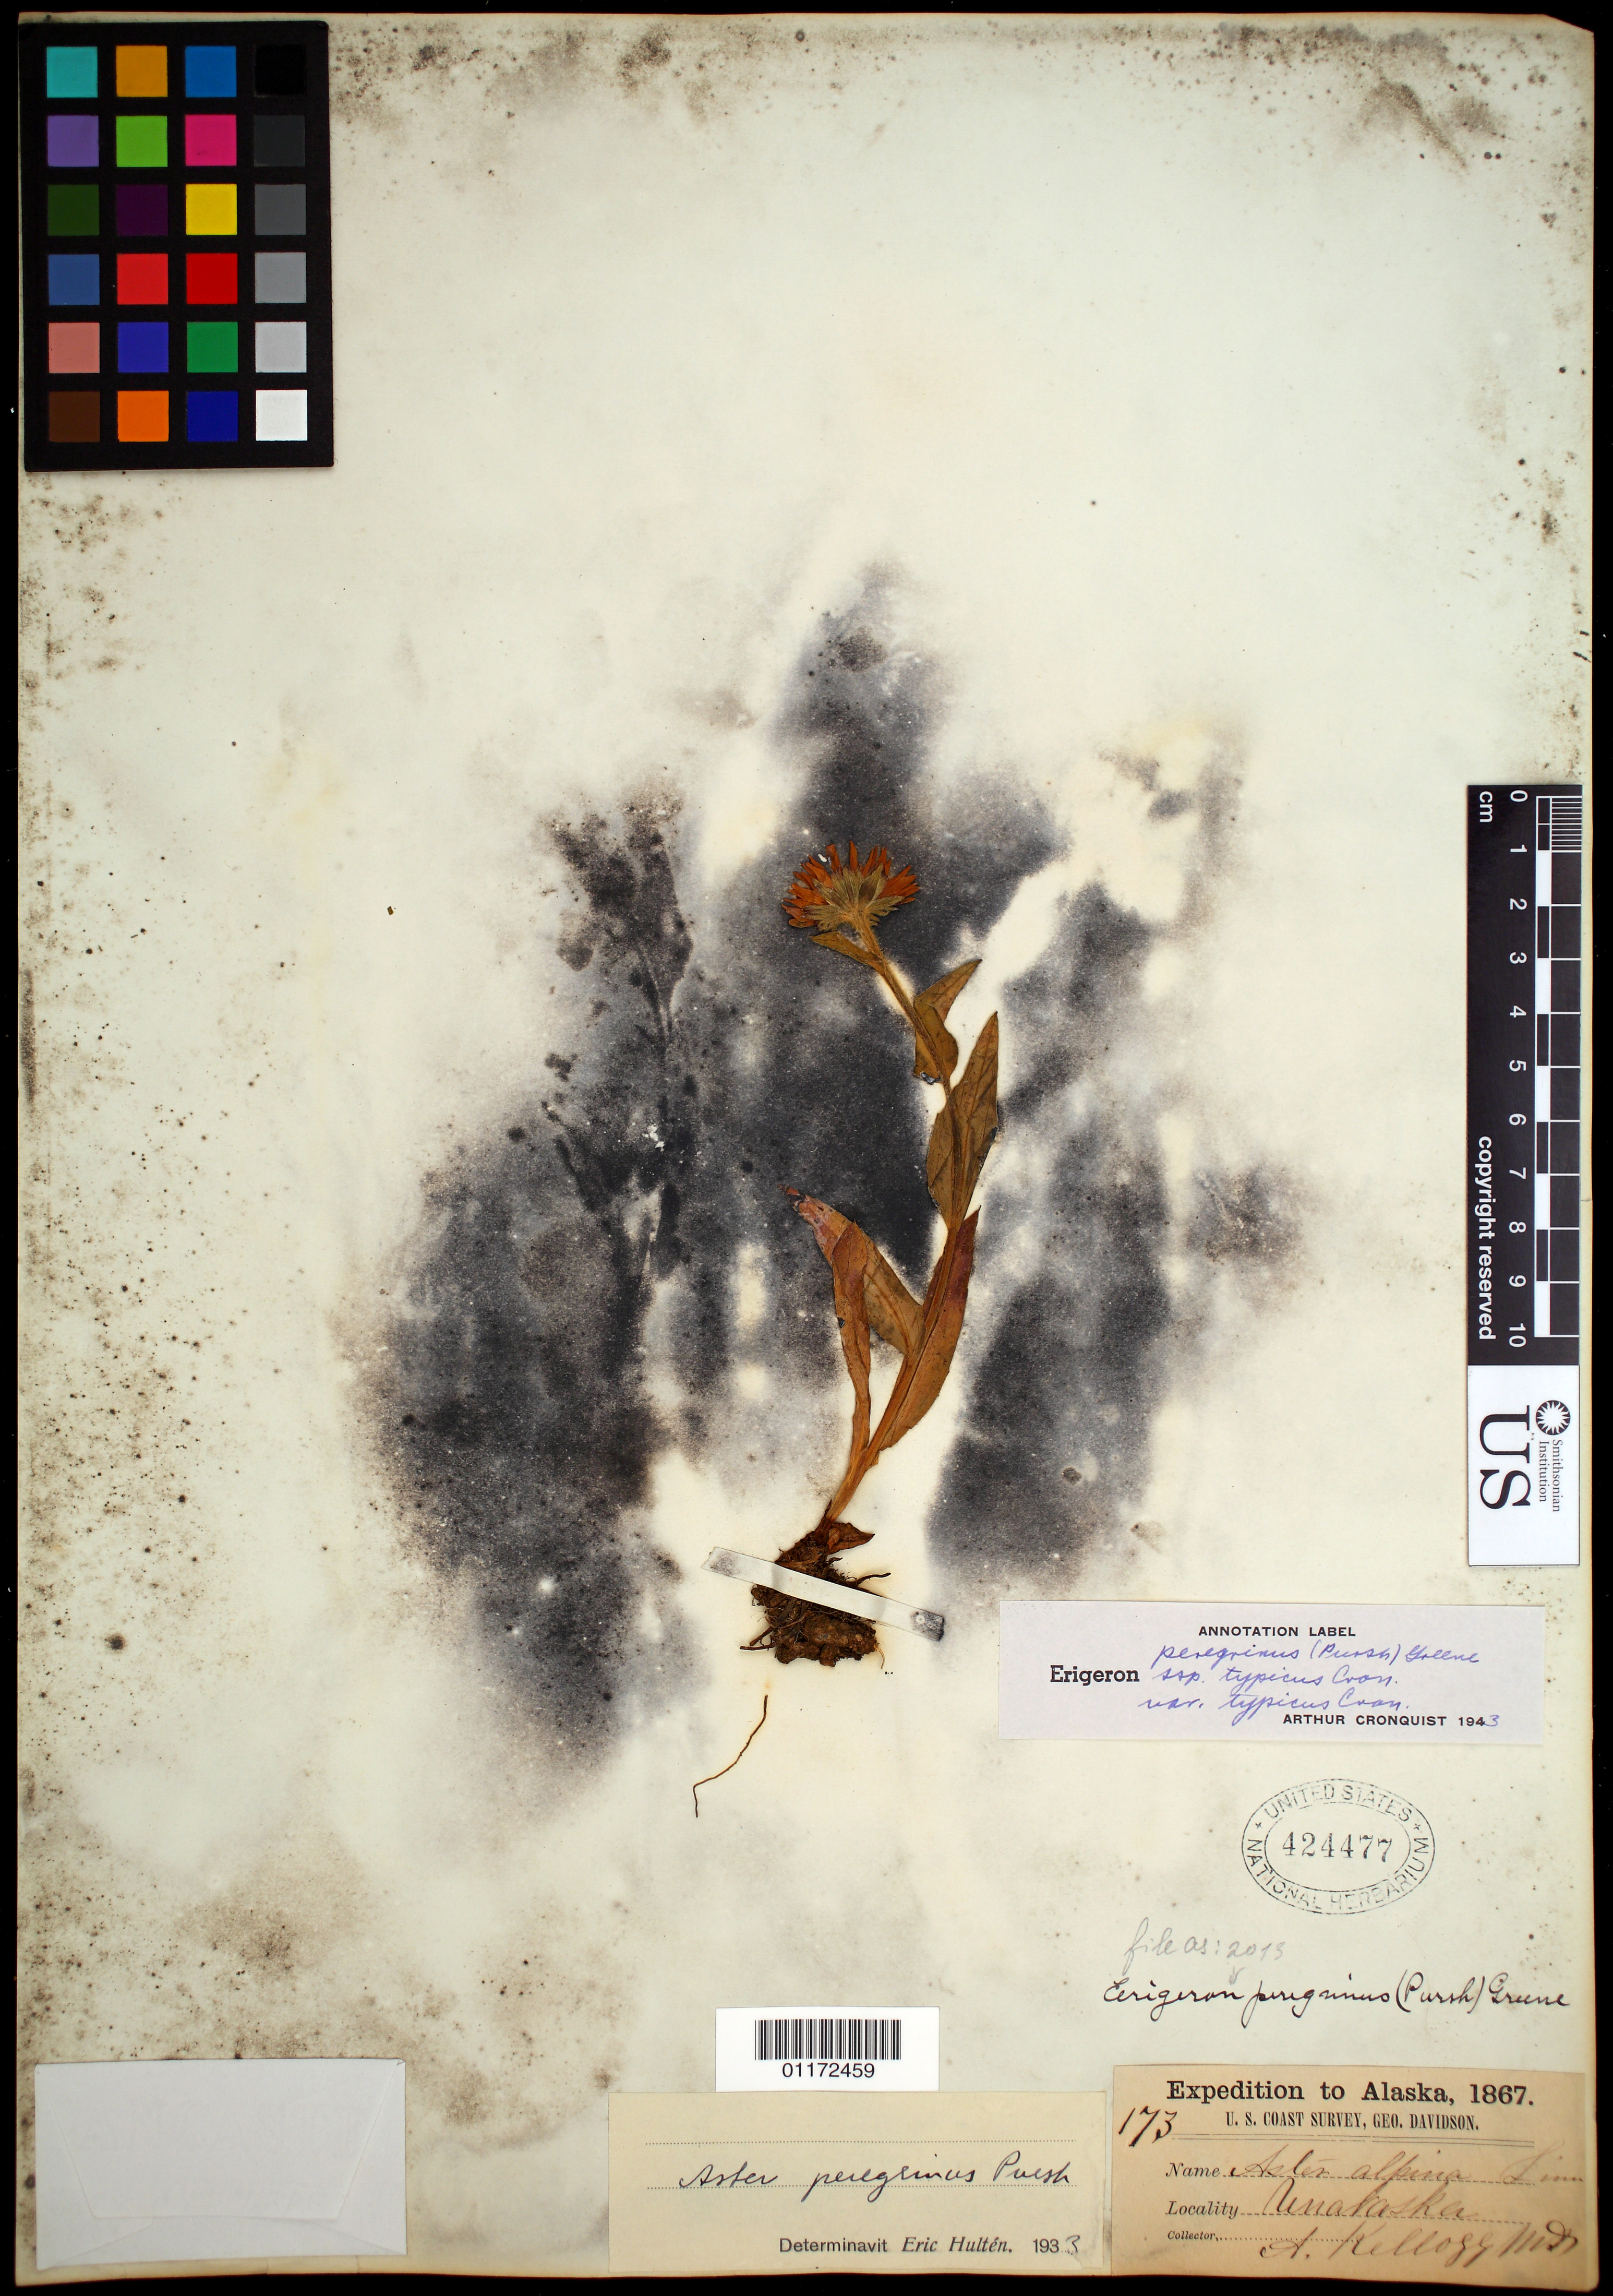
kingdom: Plantae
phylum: Tracheophyta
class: Magnoliopsida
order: Asterales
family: Asteraceae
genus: Erigeron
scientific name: Erigeron peregrinus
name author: (Banks ex Pursh) Greene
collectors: A. Kellogg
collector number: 173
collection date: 1867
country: United States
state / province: Alaska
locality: Unalaska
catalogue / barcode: US 424477